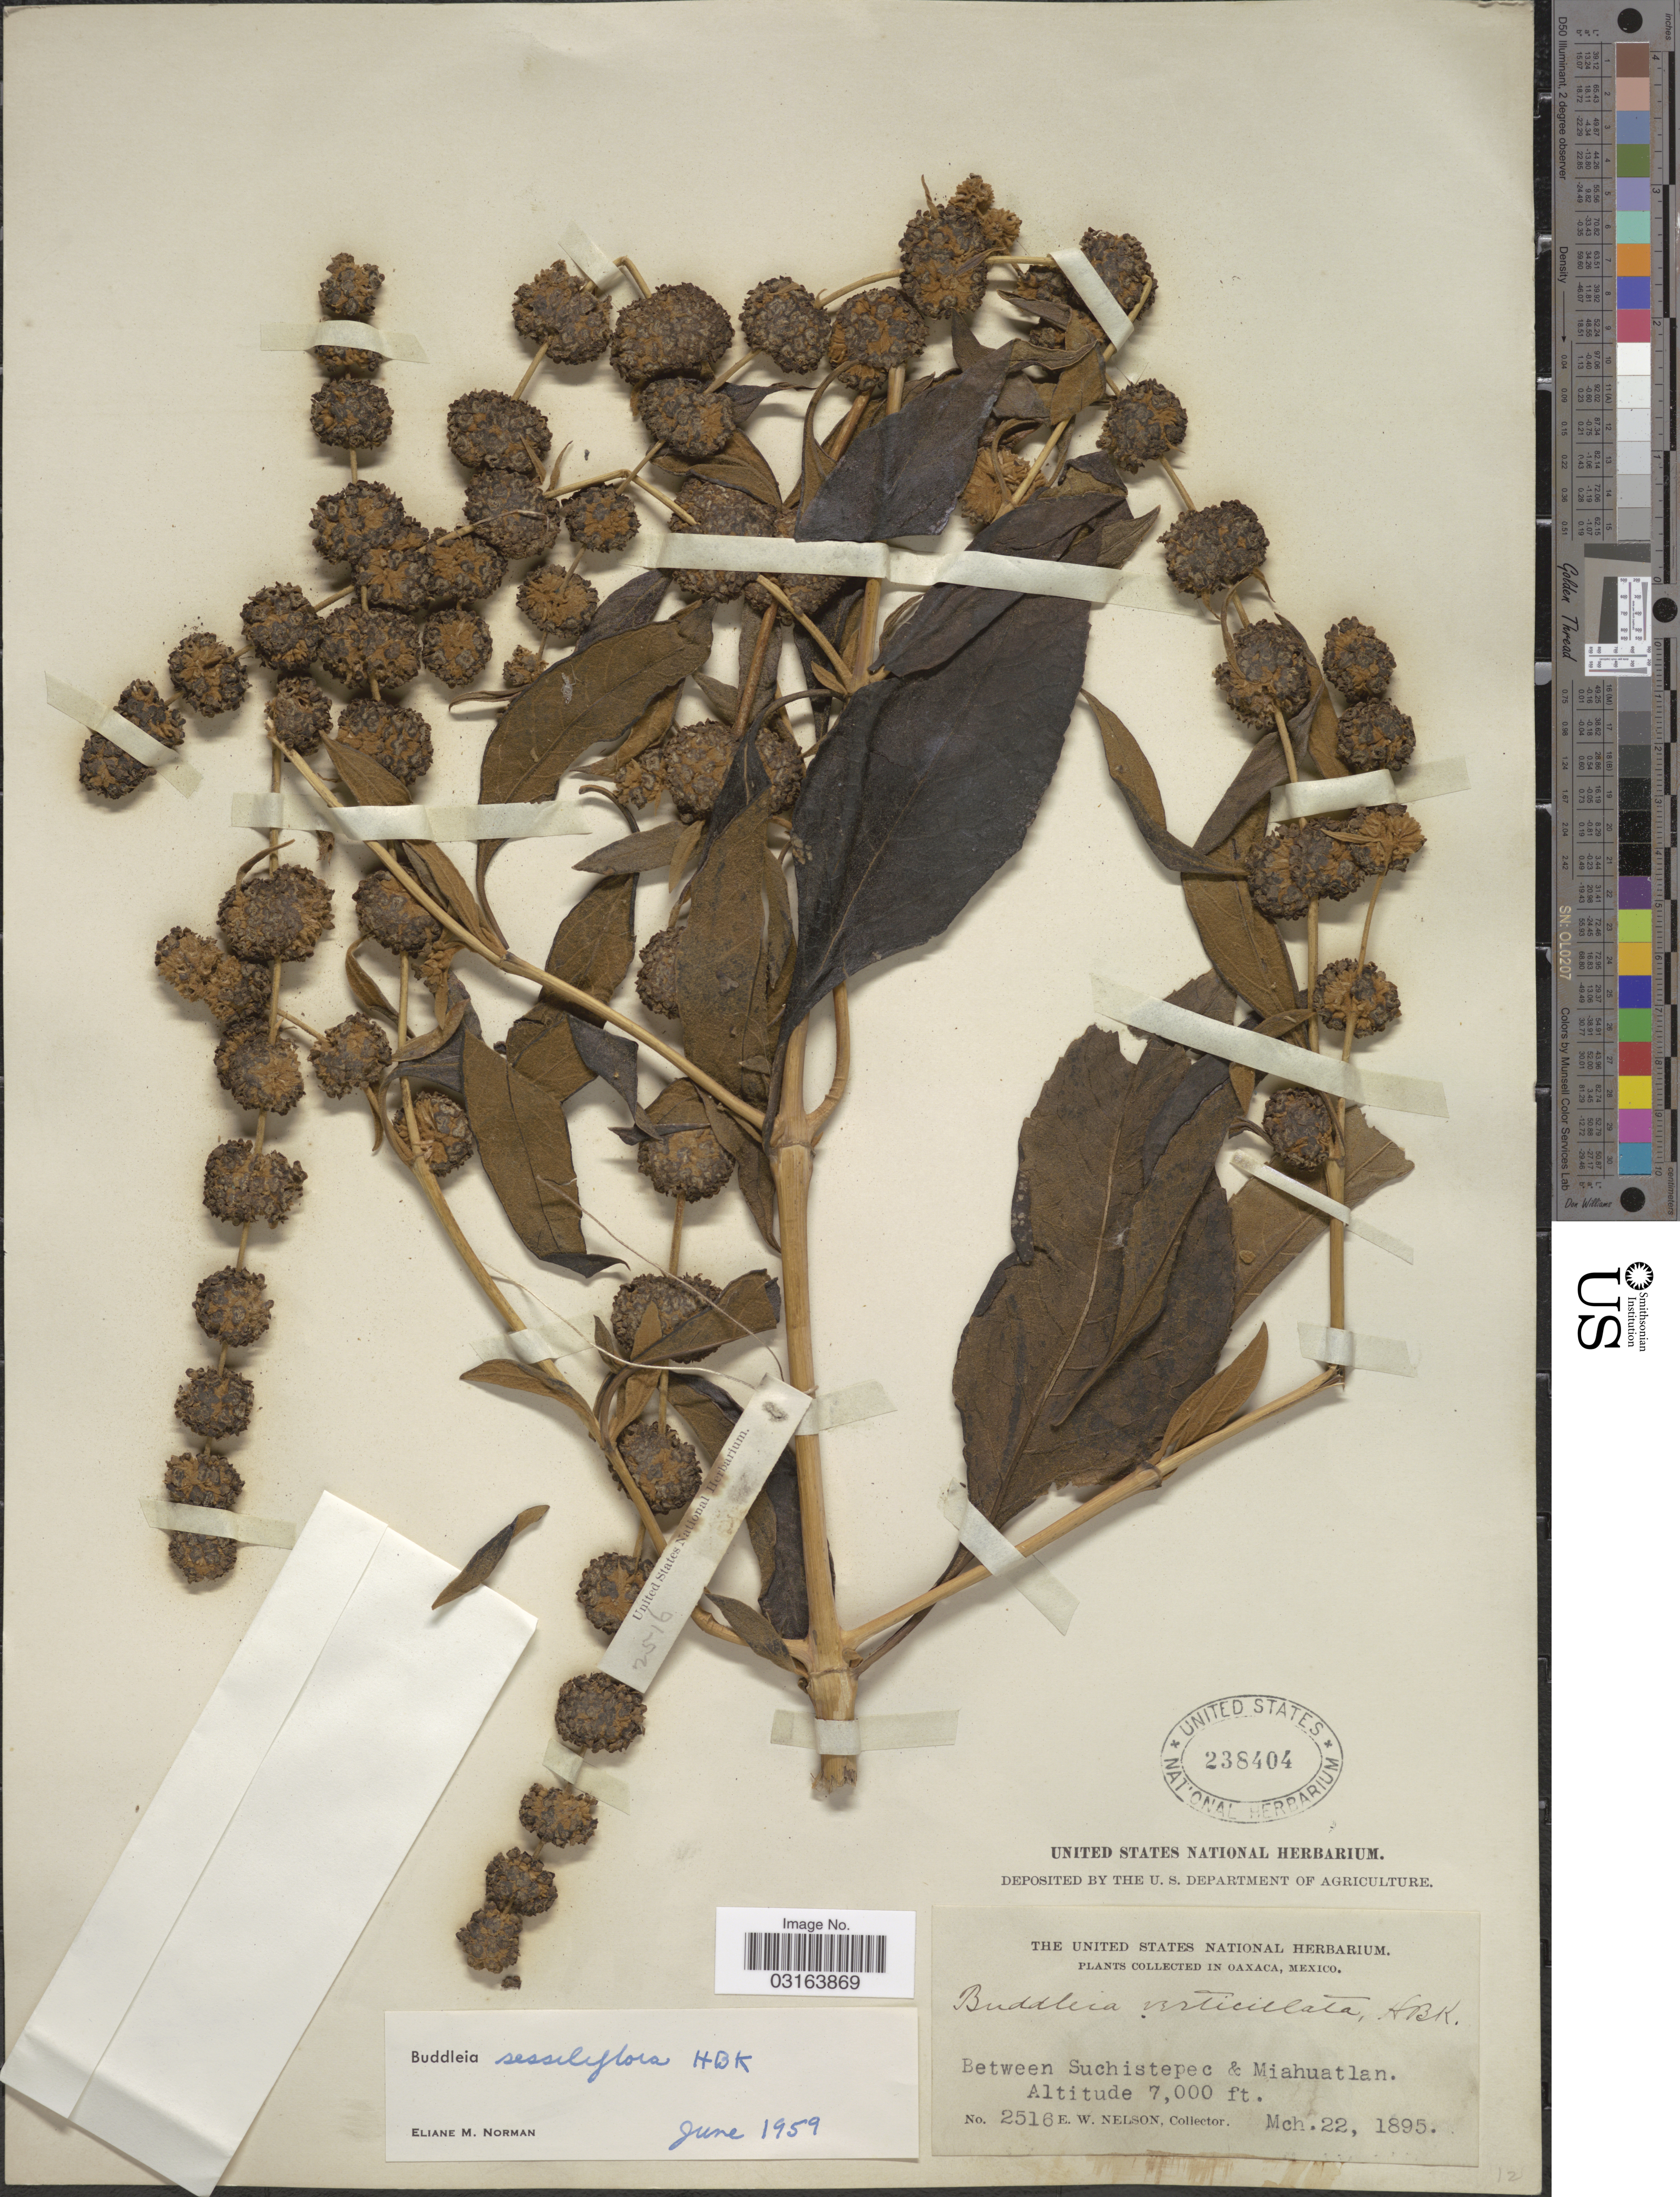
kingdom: Plantae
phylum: Tracheophyta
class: Magnoliopsida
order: Lamiales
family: Scrophulariaceae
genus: Buddleja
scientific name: Buddleja sessiliflora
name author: Kunth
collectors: E. W. Nelson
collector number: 2516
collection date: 1895-03-22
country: Mexico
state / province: Oaxaca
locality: Between Suchistepec & Miahuatlan.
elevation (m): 2134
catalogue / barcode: US 238404